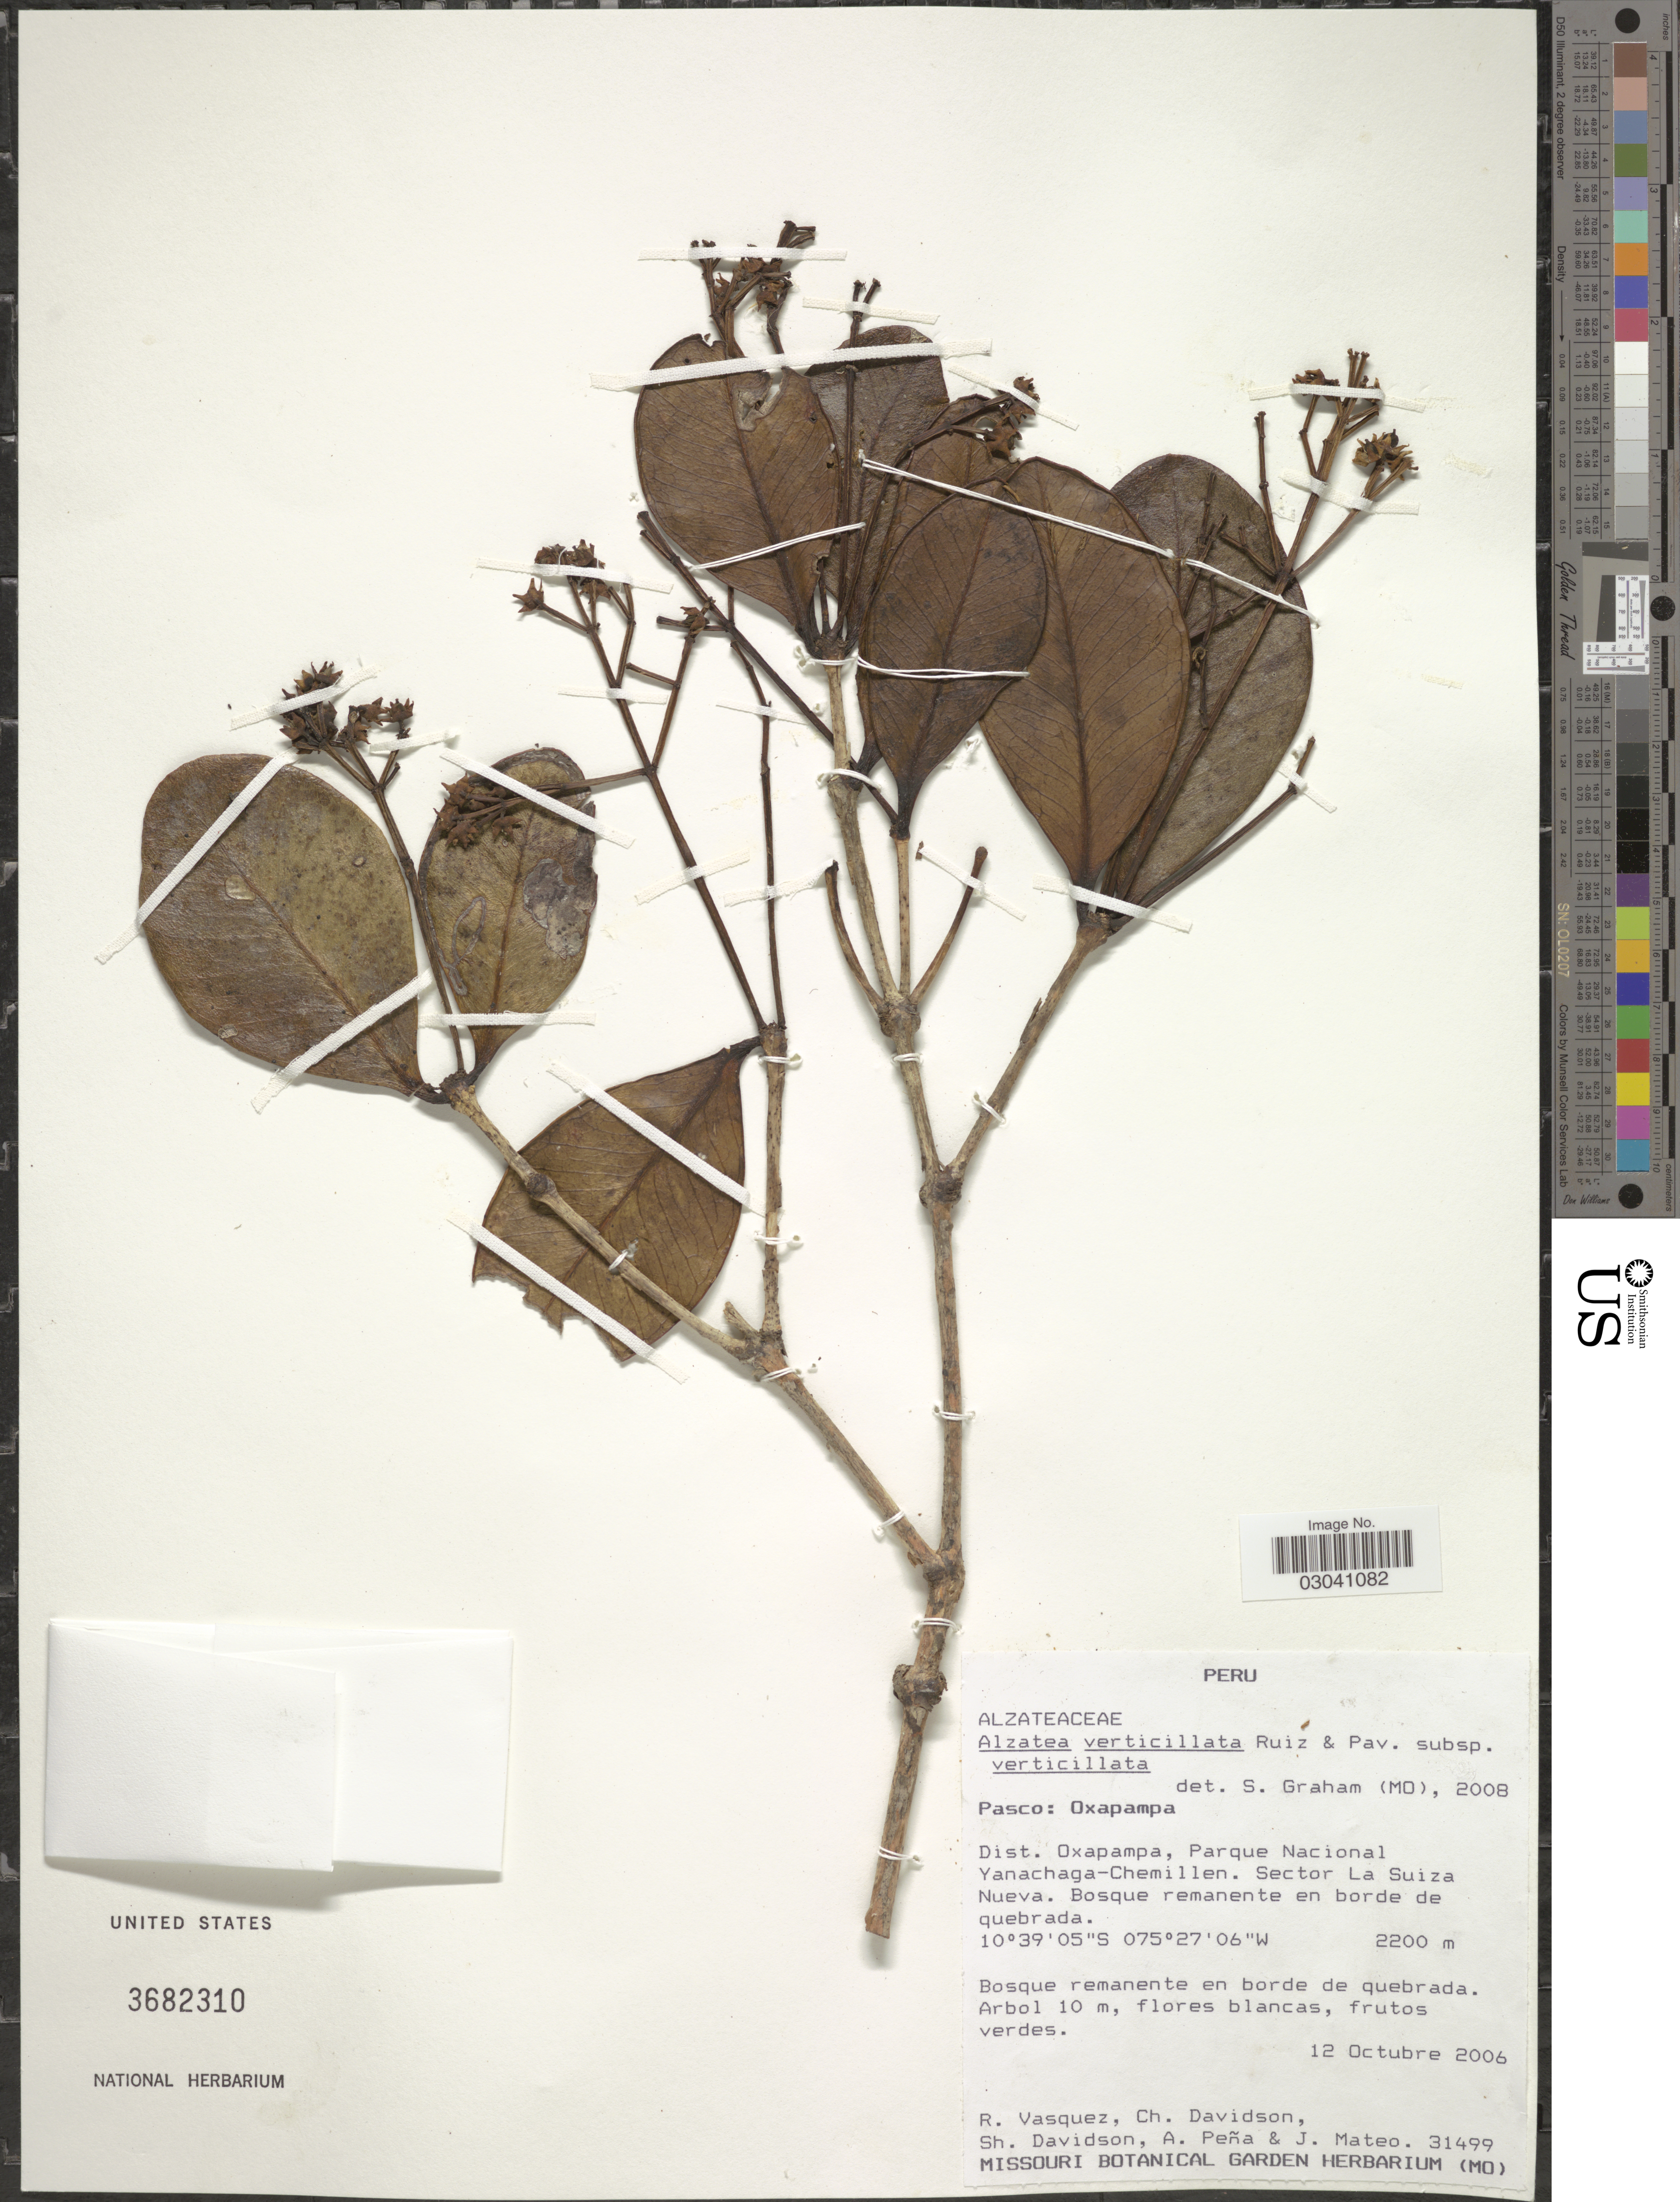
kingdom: Plantae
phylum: Tracheophyta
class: Magnoliopsida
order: Myrtales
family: Alzateaceae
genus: Alzatea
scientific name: Alzatea verticillata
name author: Ruiz & Pav.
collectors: R. Vasquez, C. Davidson, S. Davidson, A. Peña & J. Mateo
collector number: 31499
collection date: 2006-10-12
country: Peru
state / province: Pasco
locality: Oxapampa. Dist.Oxapampa, Parque Nacional Yanachaga-Chemillen. Sector La Suiza Nueva.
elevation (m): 2200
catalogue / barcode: US 3682310